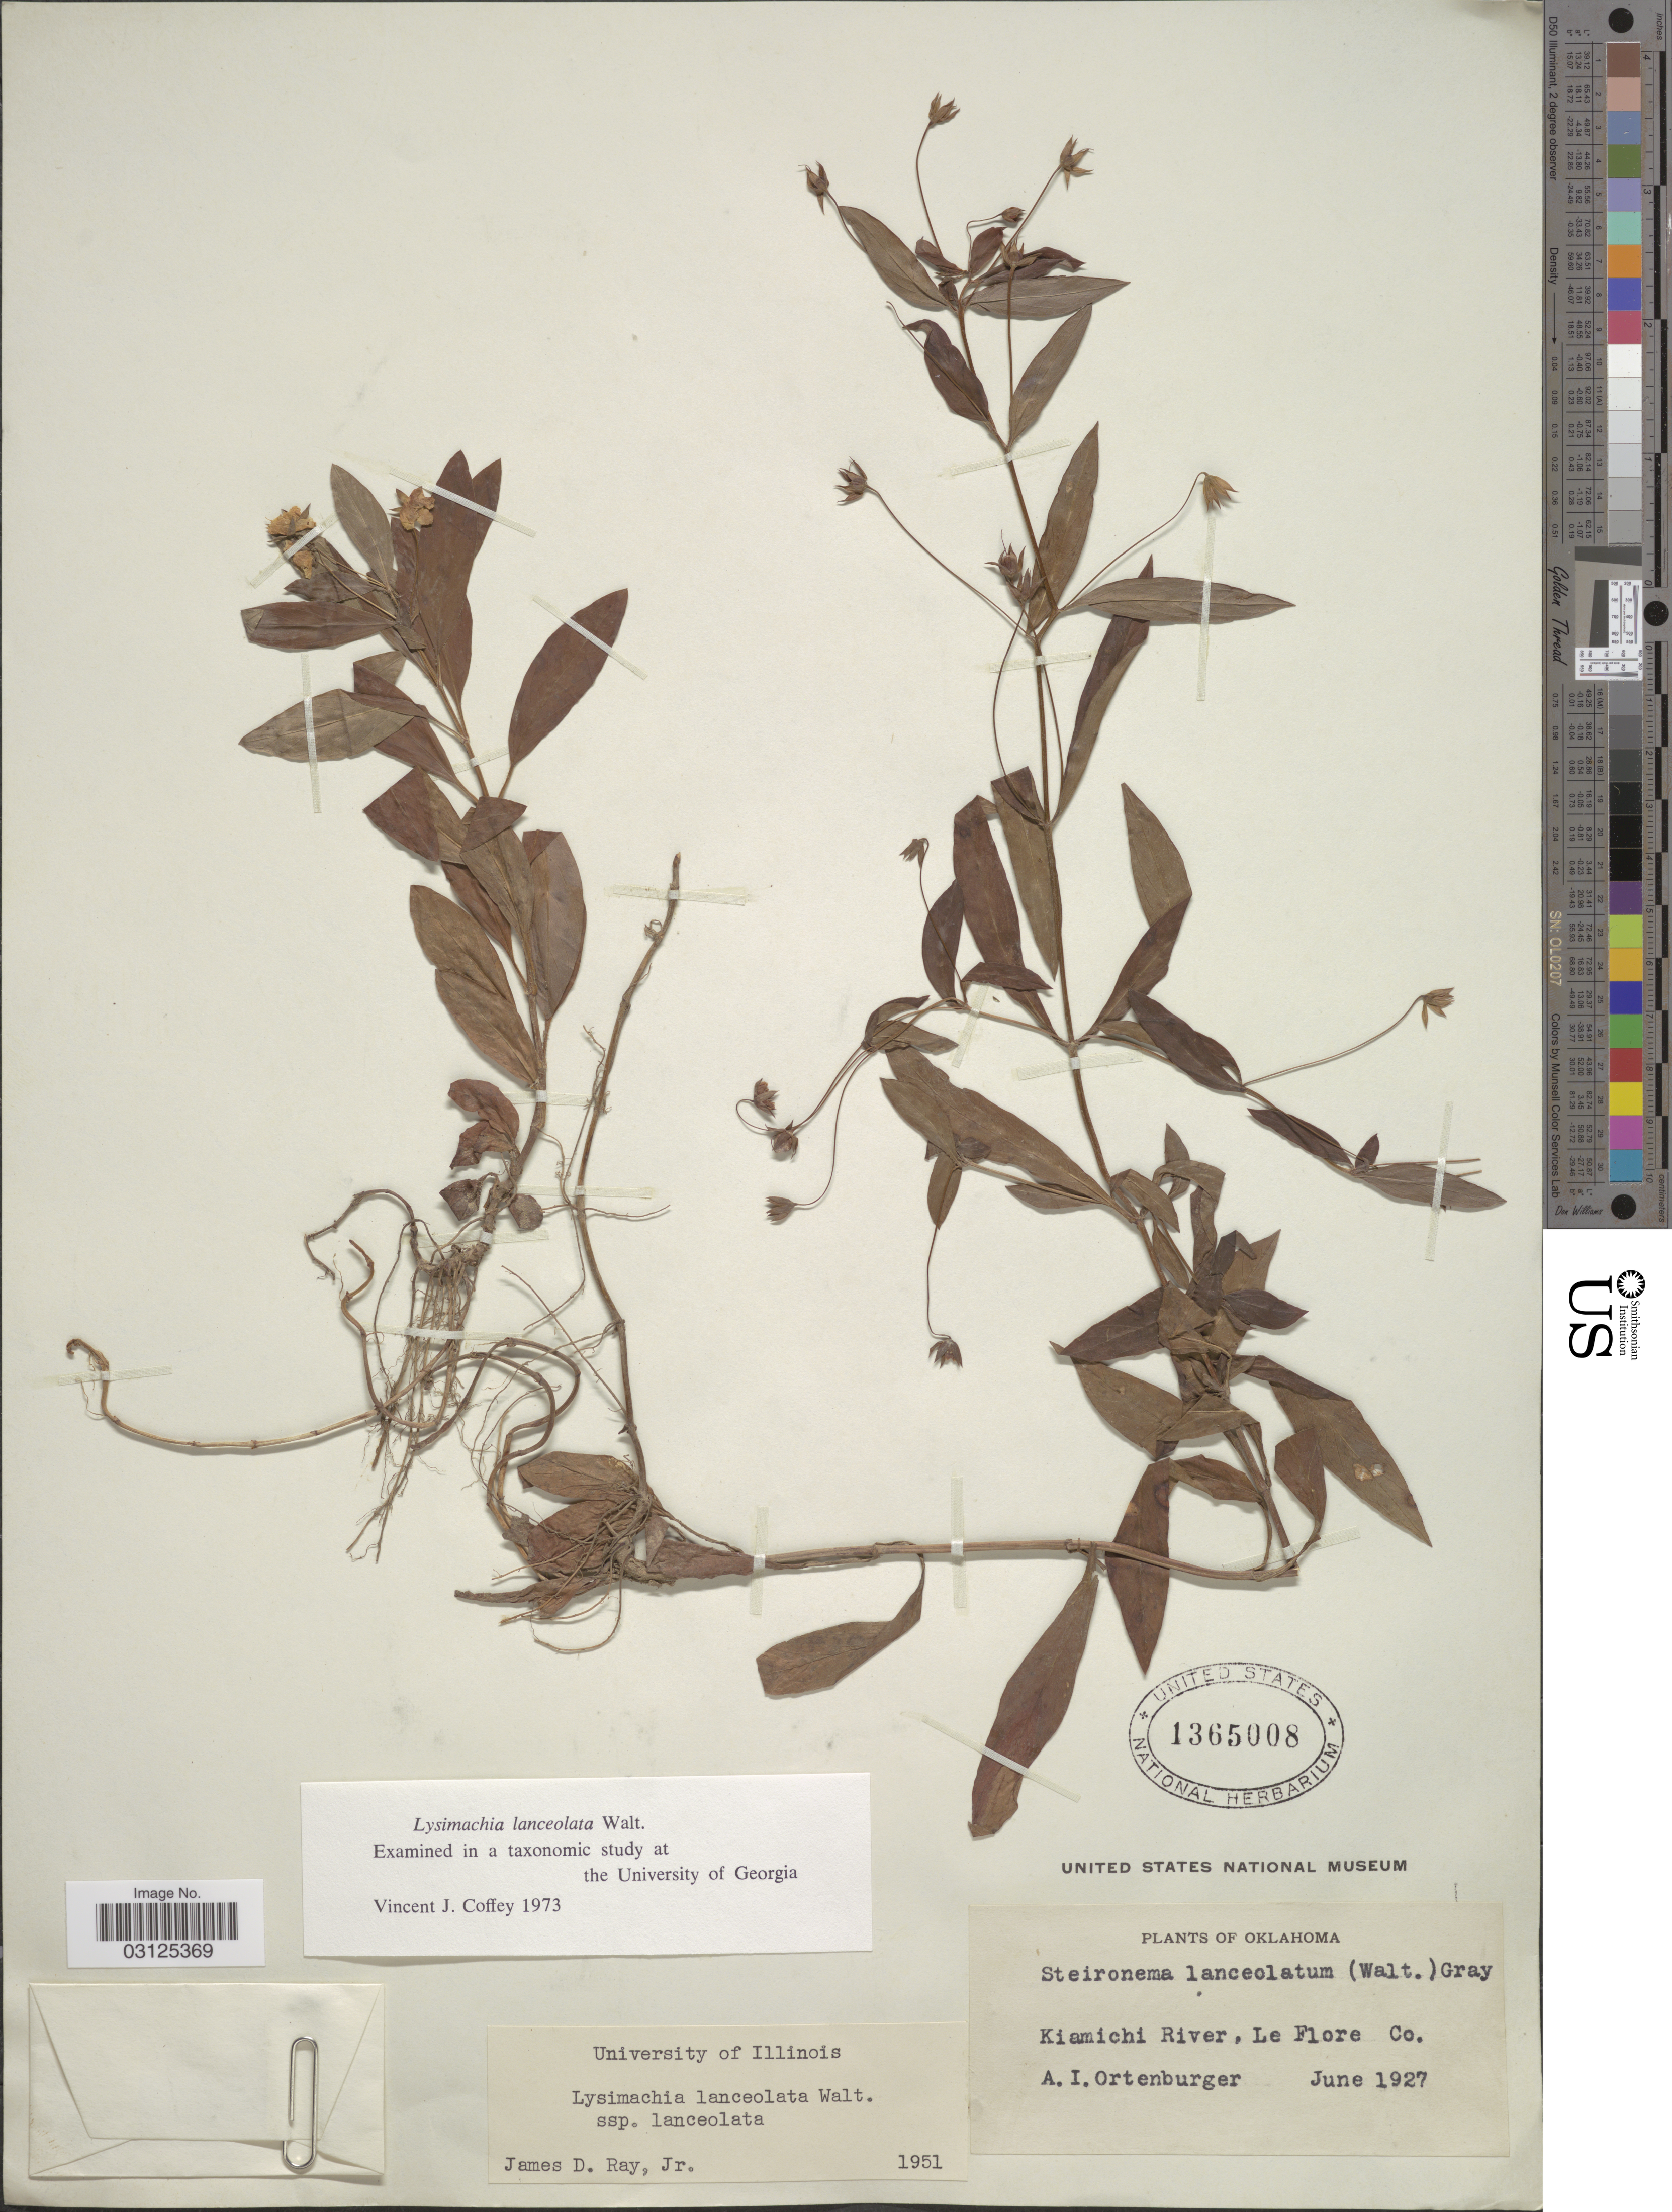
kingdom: Plantae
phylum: Tracheophyta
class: Magnoliopsida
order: Ericales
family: Primulaceae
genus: Lysimachia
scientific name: Lysimachia lanceolata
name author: Walter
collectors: A. Ortenburger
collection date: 1927-06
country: United States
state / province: Oklahoma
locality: Kiamichi River, Le Flore Co.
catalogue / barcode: US 1365008